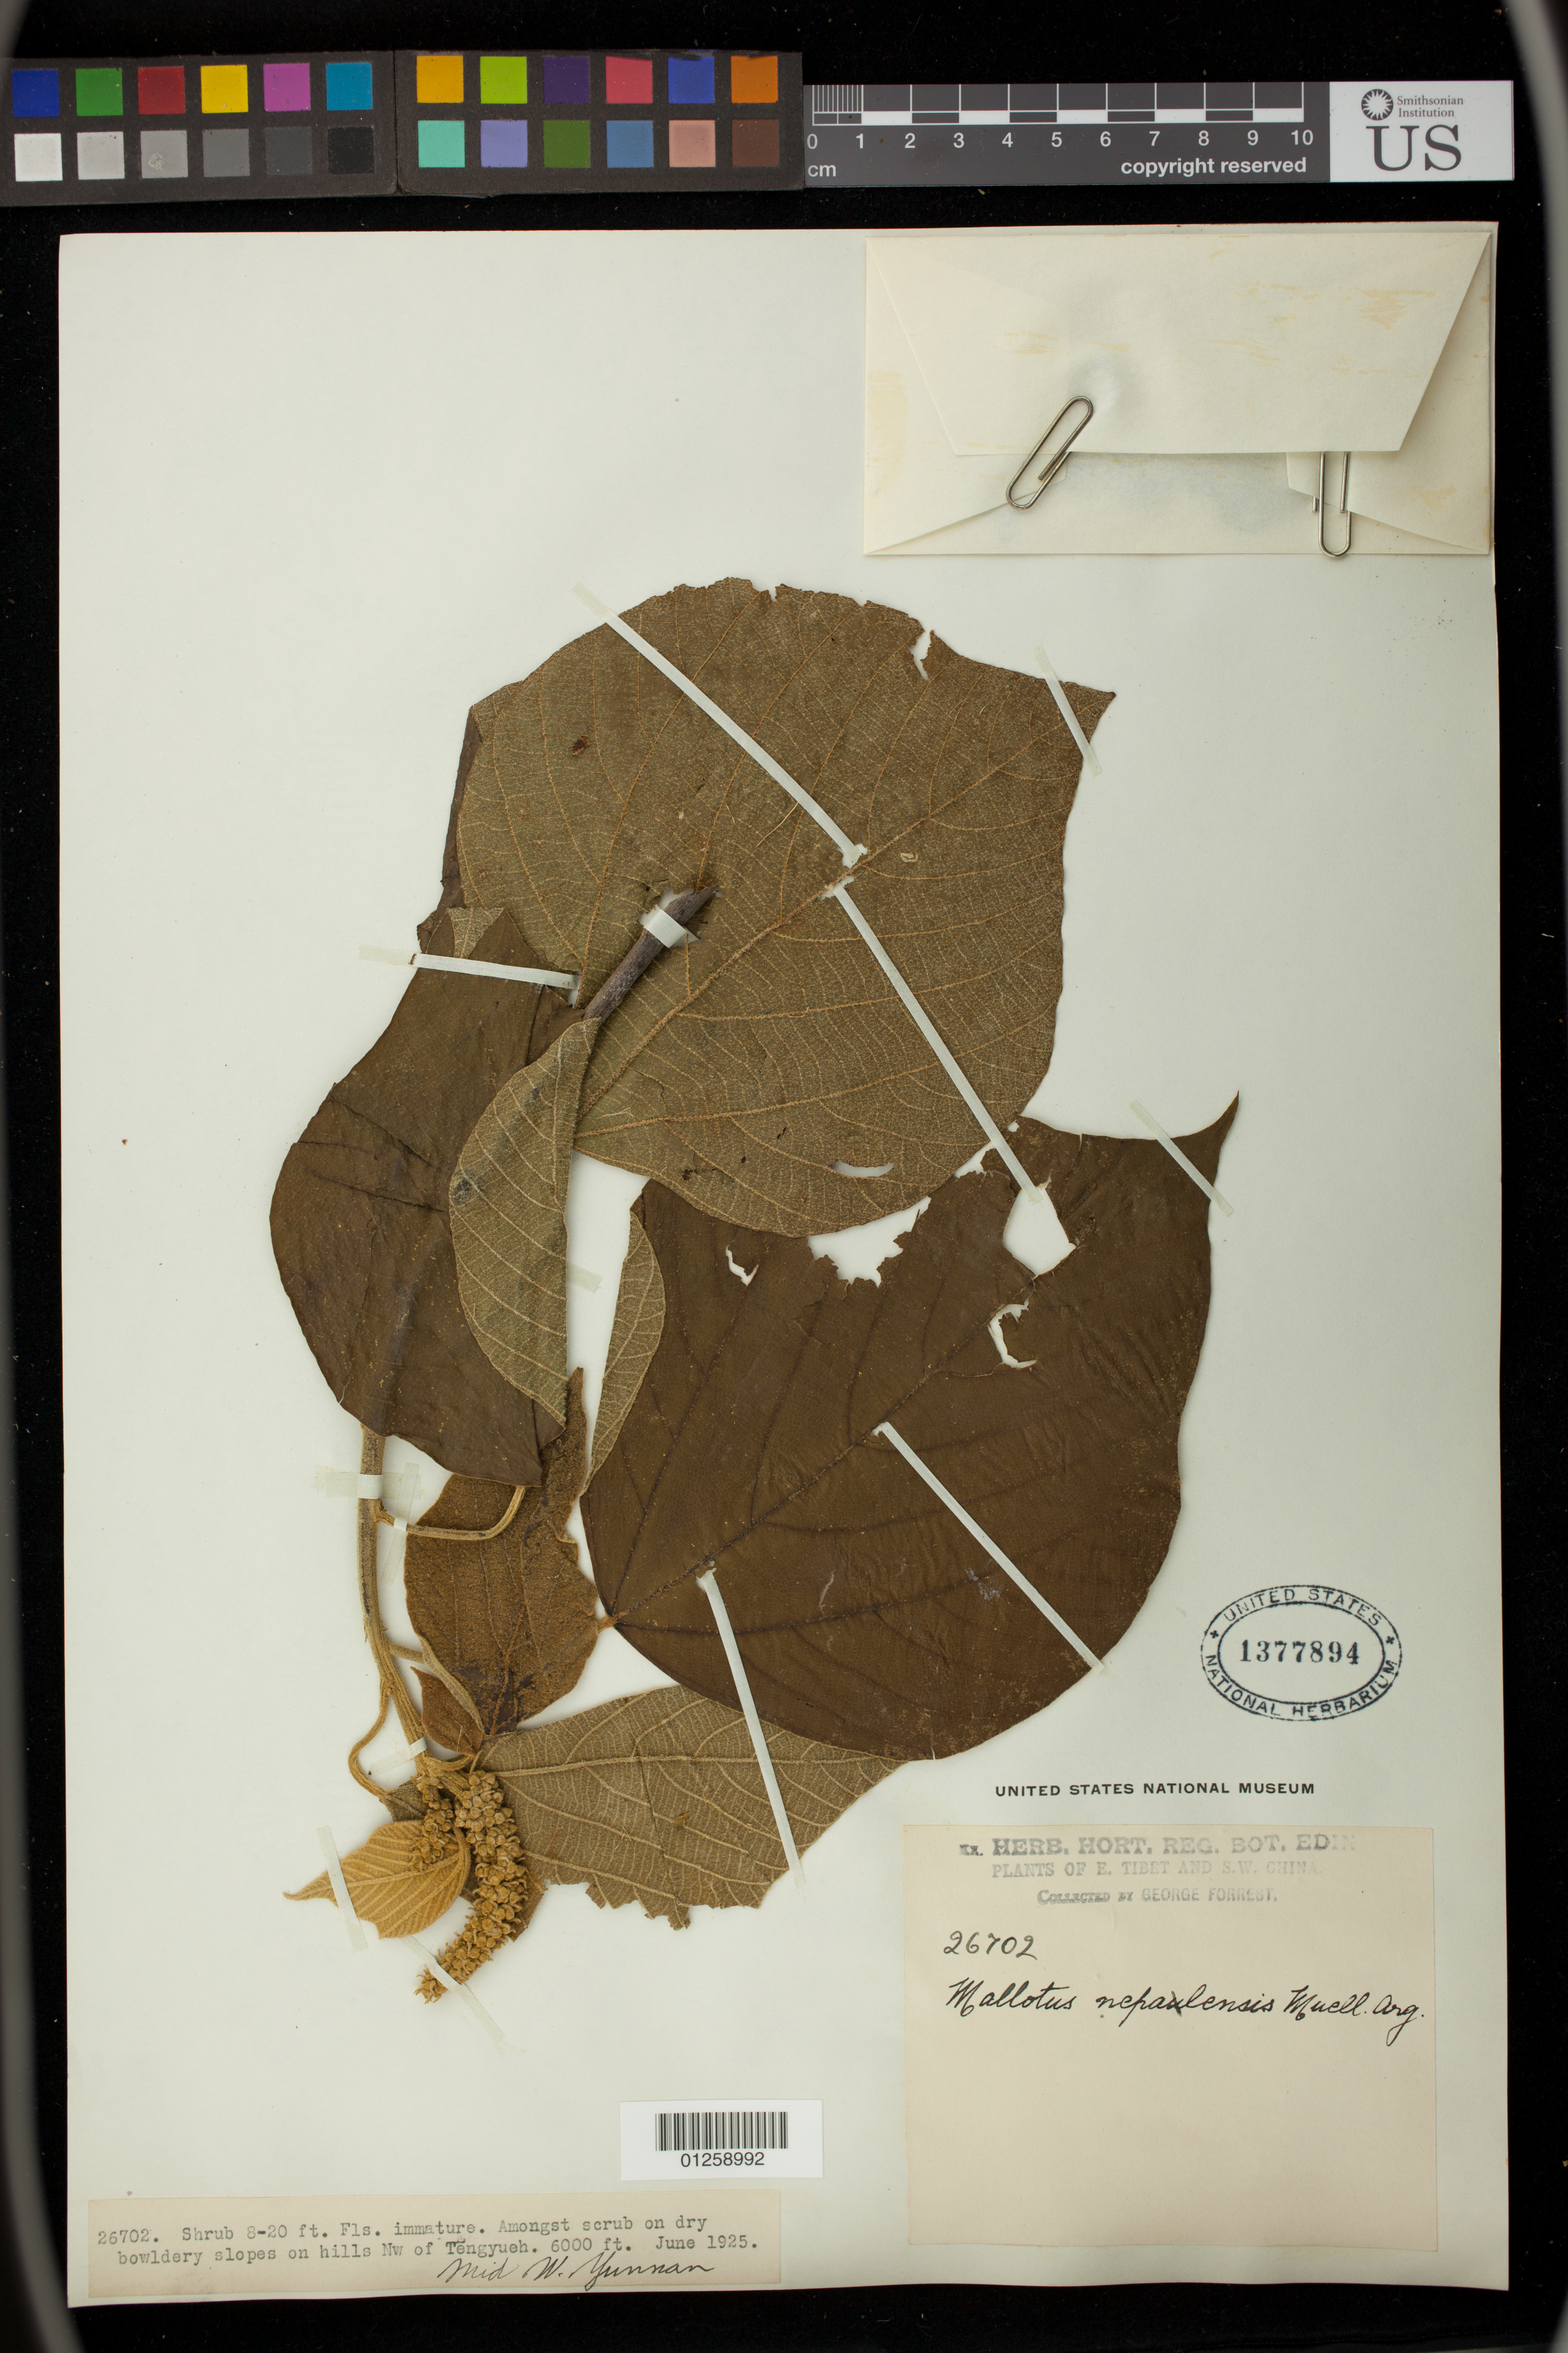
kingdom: Plantae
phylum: Tracheophyta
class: Magnoliopsida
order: Malpighiales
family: Euphorbiaceae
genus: Mallotus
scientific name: Mallotus nepalensis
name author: Müll. Arg.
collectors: G. Forrest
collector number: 26702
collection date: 1925-06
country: China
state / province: Yunnan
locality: Plants of E. Tibet and S.W. China. Amongst scrub on dry bouldery slopes on hills NW of Tengyueh.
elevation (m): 1829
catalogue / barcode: US 1377894